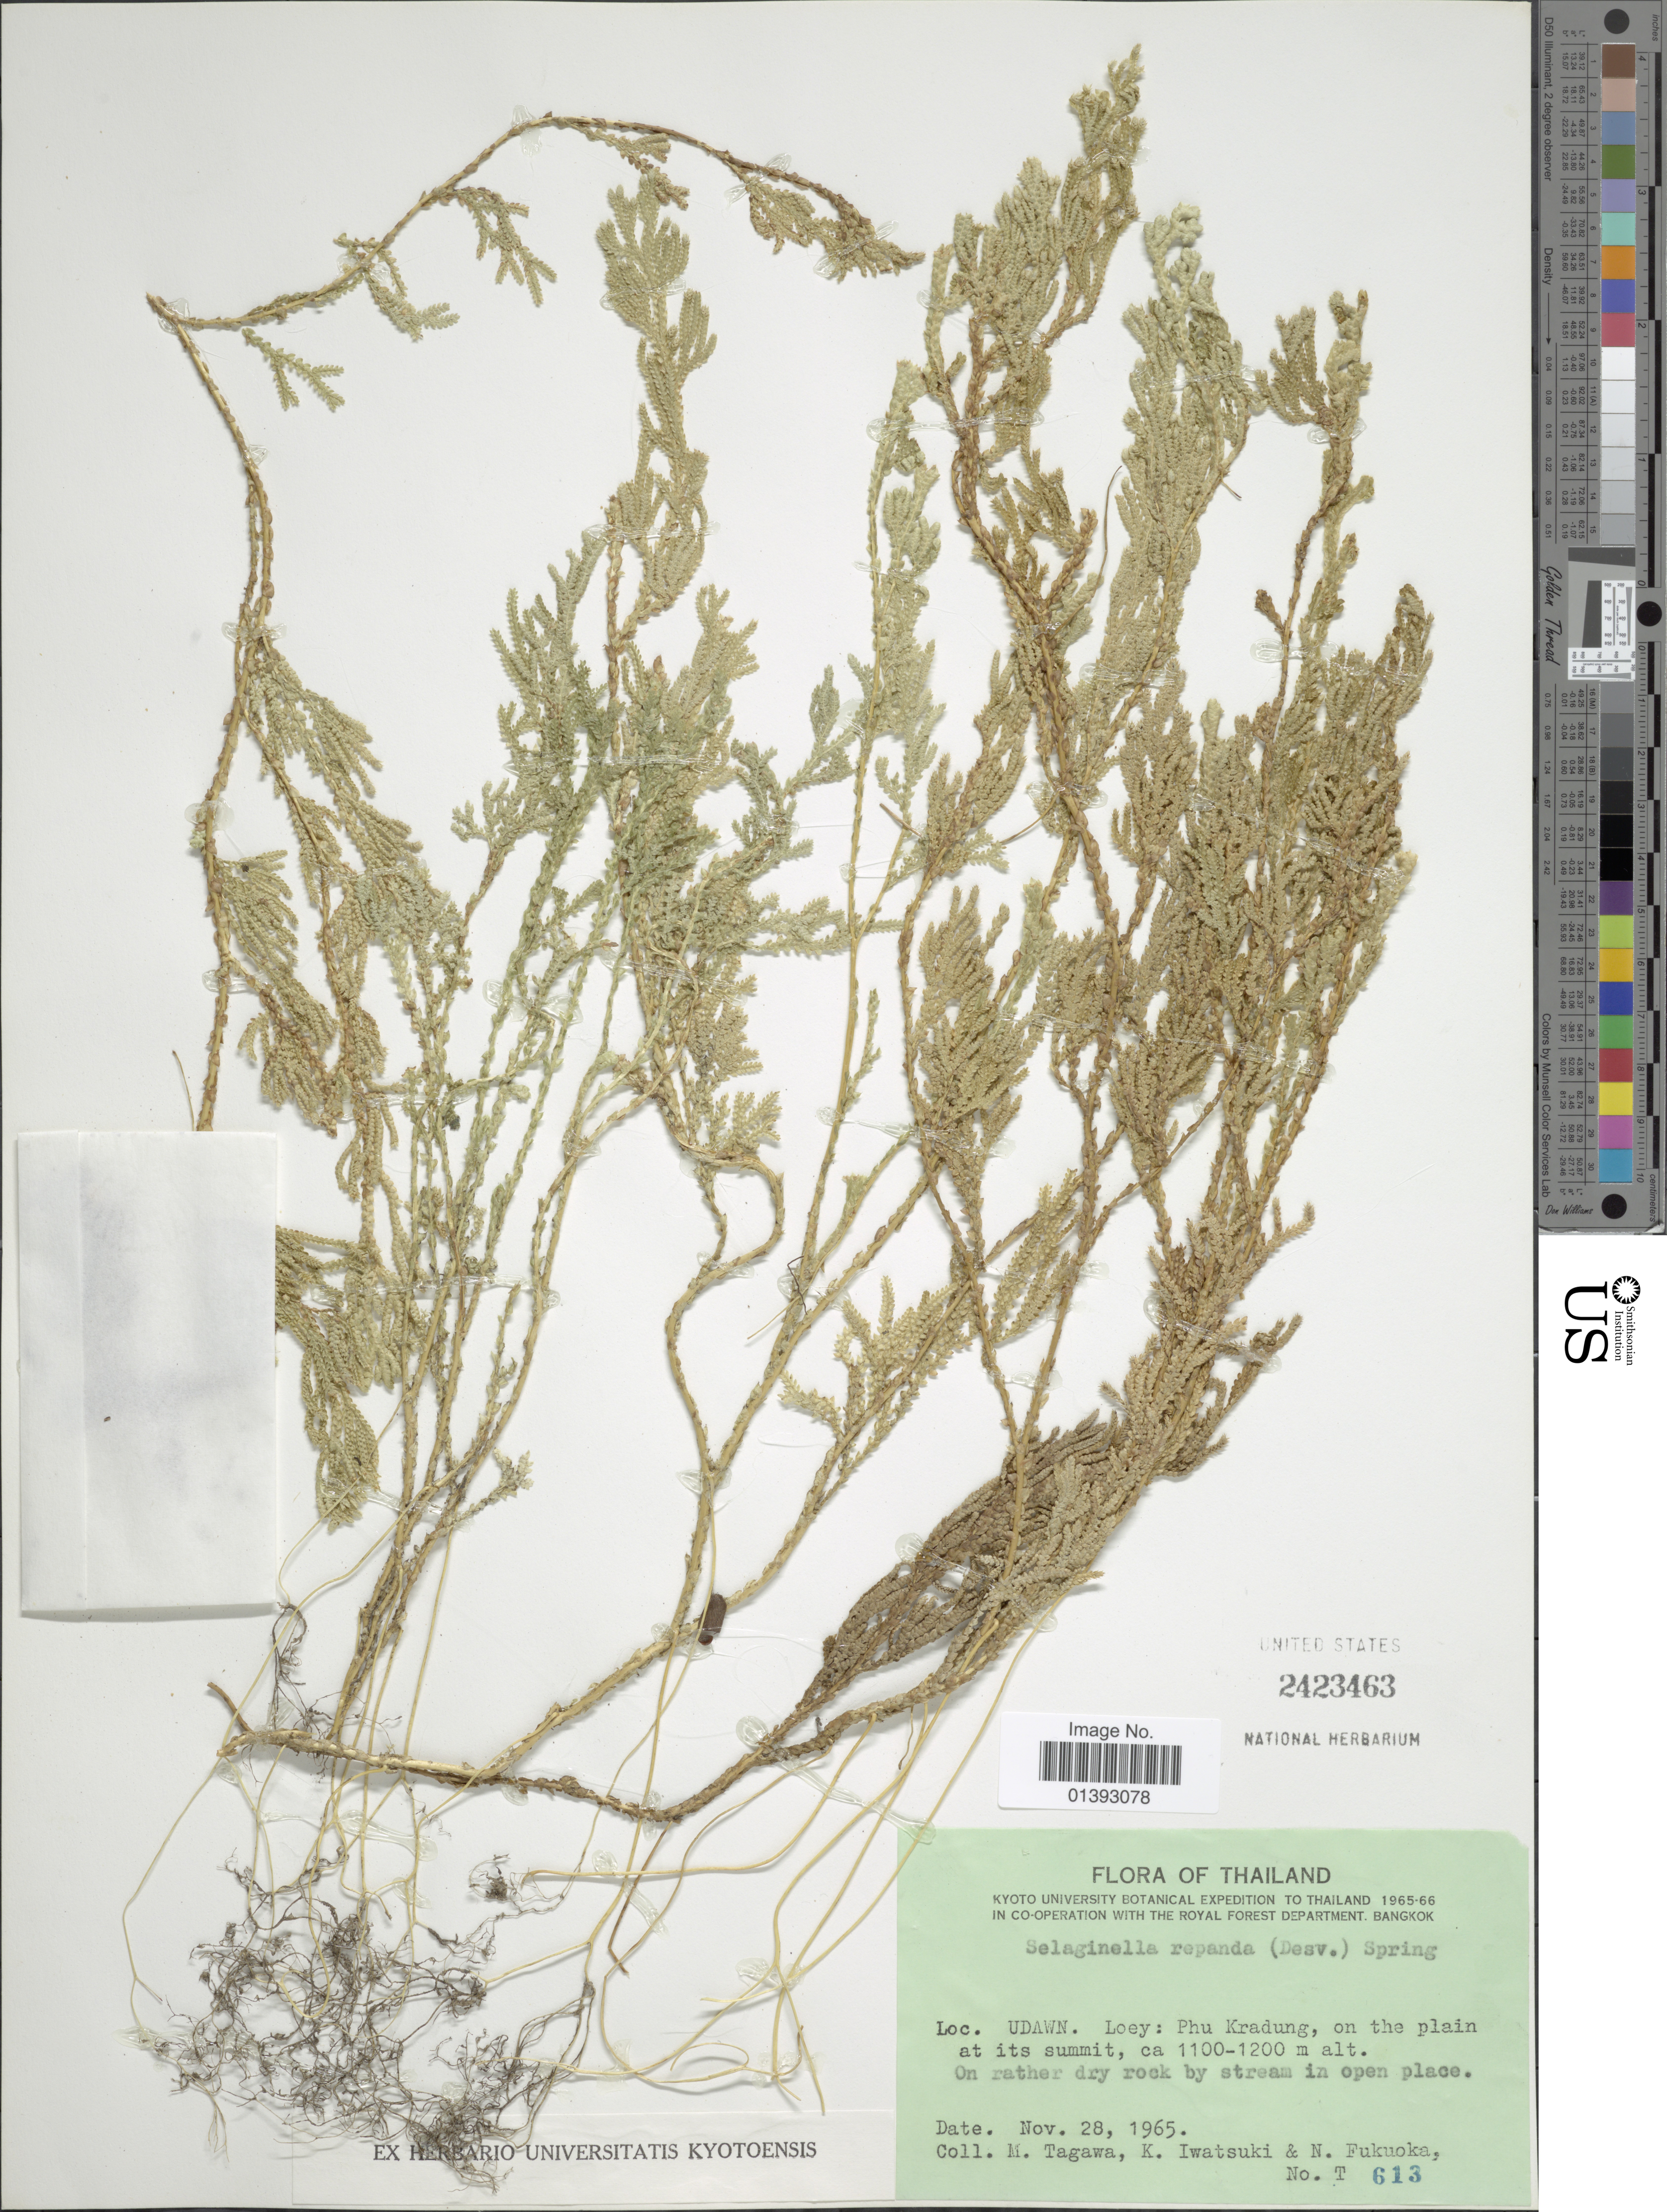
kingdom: Plantae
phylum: Tracheophyta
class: Lycopodiopsida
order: Selaginellales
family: Selaginellaceae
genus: Selaginella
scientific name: Selaginella repanda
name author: (Desv. ex Poir.) Spring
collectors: M. Tagawa, K. Iwatsuki & N. Fukuoka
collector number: T613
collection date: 1965-11-28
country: Thailand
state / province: Loei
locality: Udawn, Phu Kradung, on the plain at its summit, on rather dry rock by stream in open place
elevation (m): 1100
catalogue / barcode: US 2423463